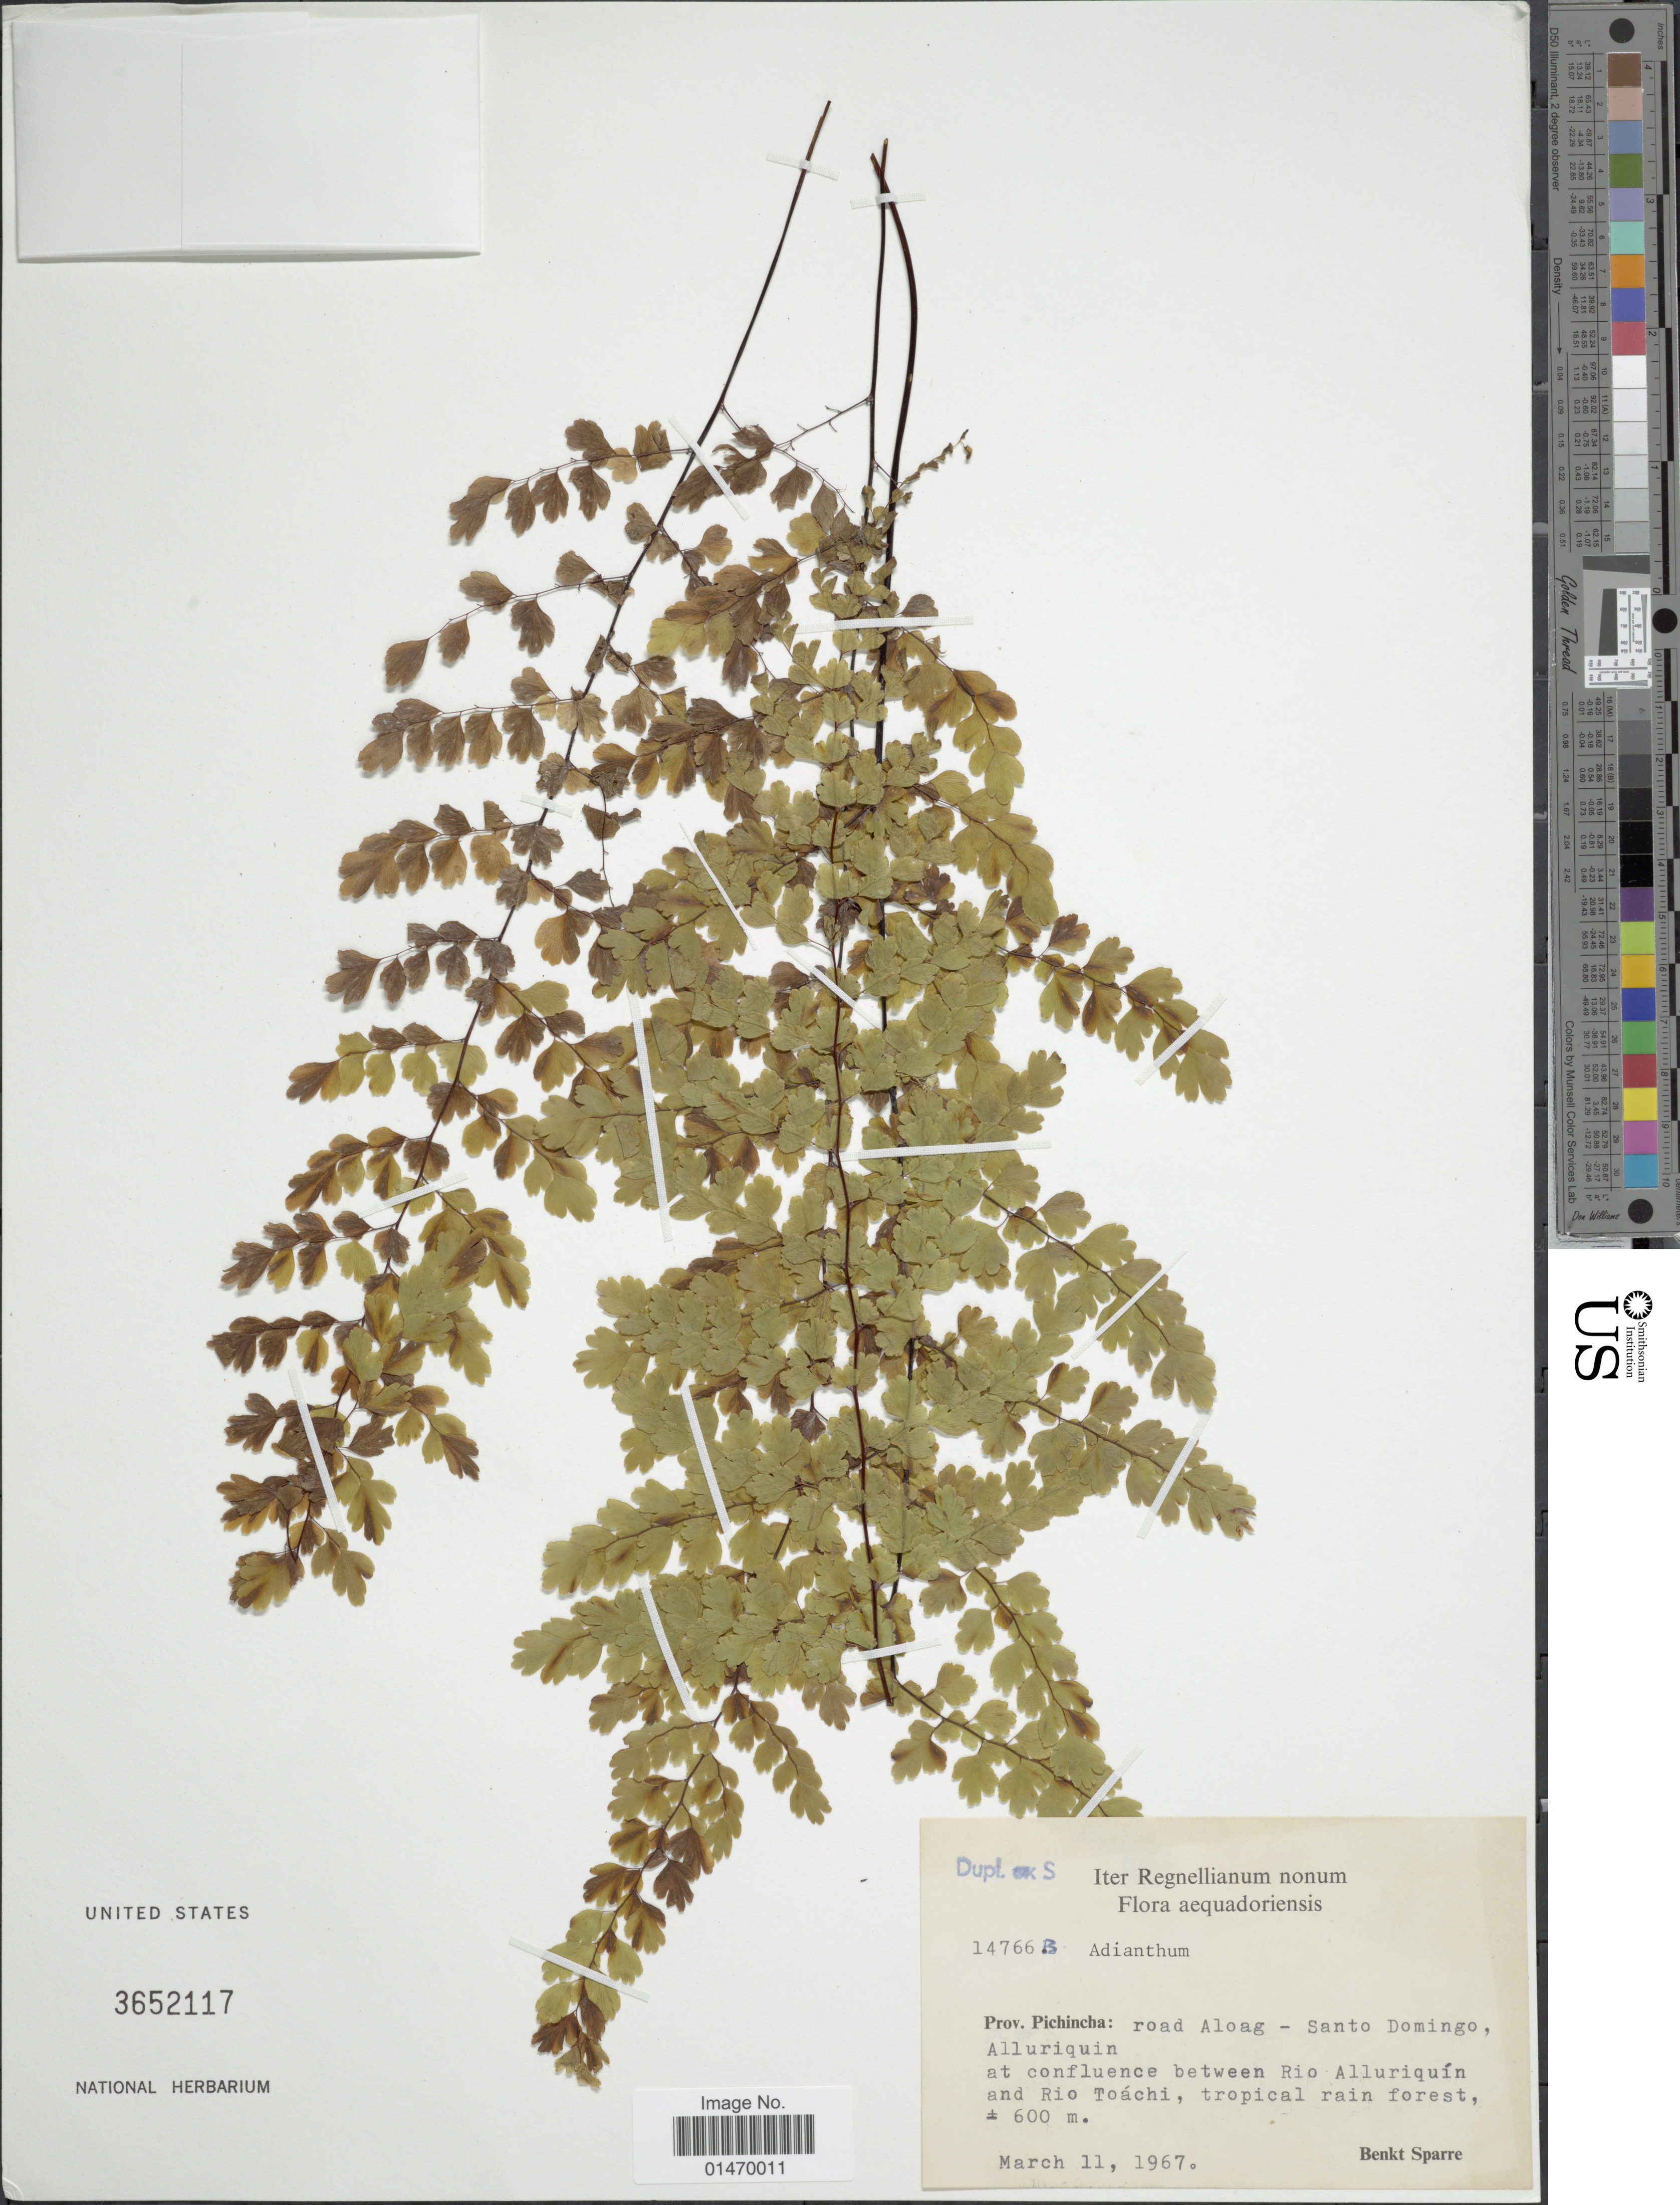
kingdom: Plantae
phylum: Tracheophyta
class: Polypodiopsida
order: Polypodiales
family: Pteridaceae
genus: Adiantum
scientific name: Adiantum capillus-veneris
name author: L.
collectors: B. Sparre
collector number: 14766B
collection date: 1967-03-11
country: Ecuador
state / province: Pichincha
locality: Road along - Santo Domingo, Allurquin at confluence between Rio Alluriquin and Rio Toachi.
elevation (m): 600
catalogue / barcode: US 3652117